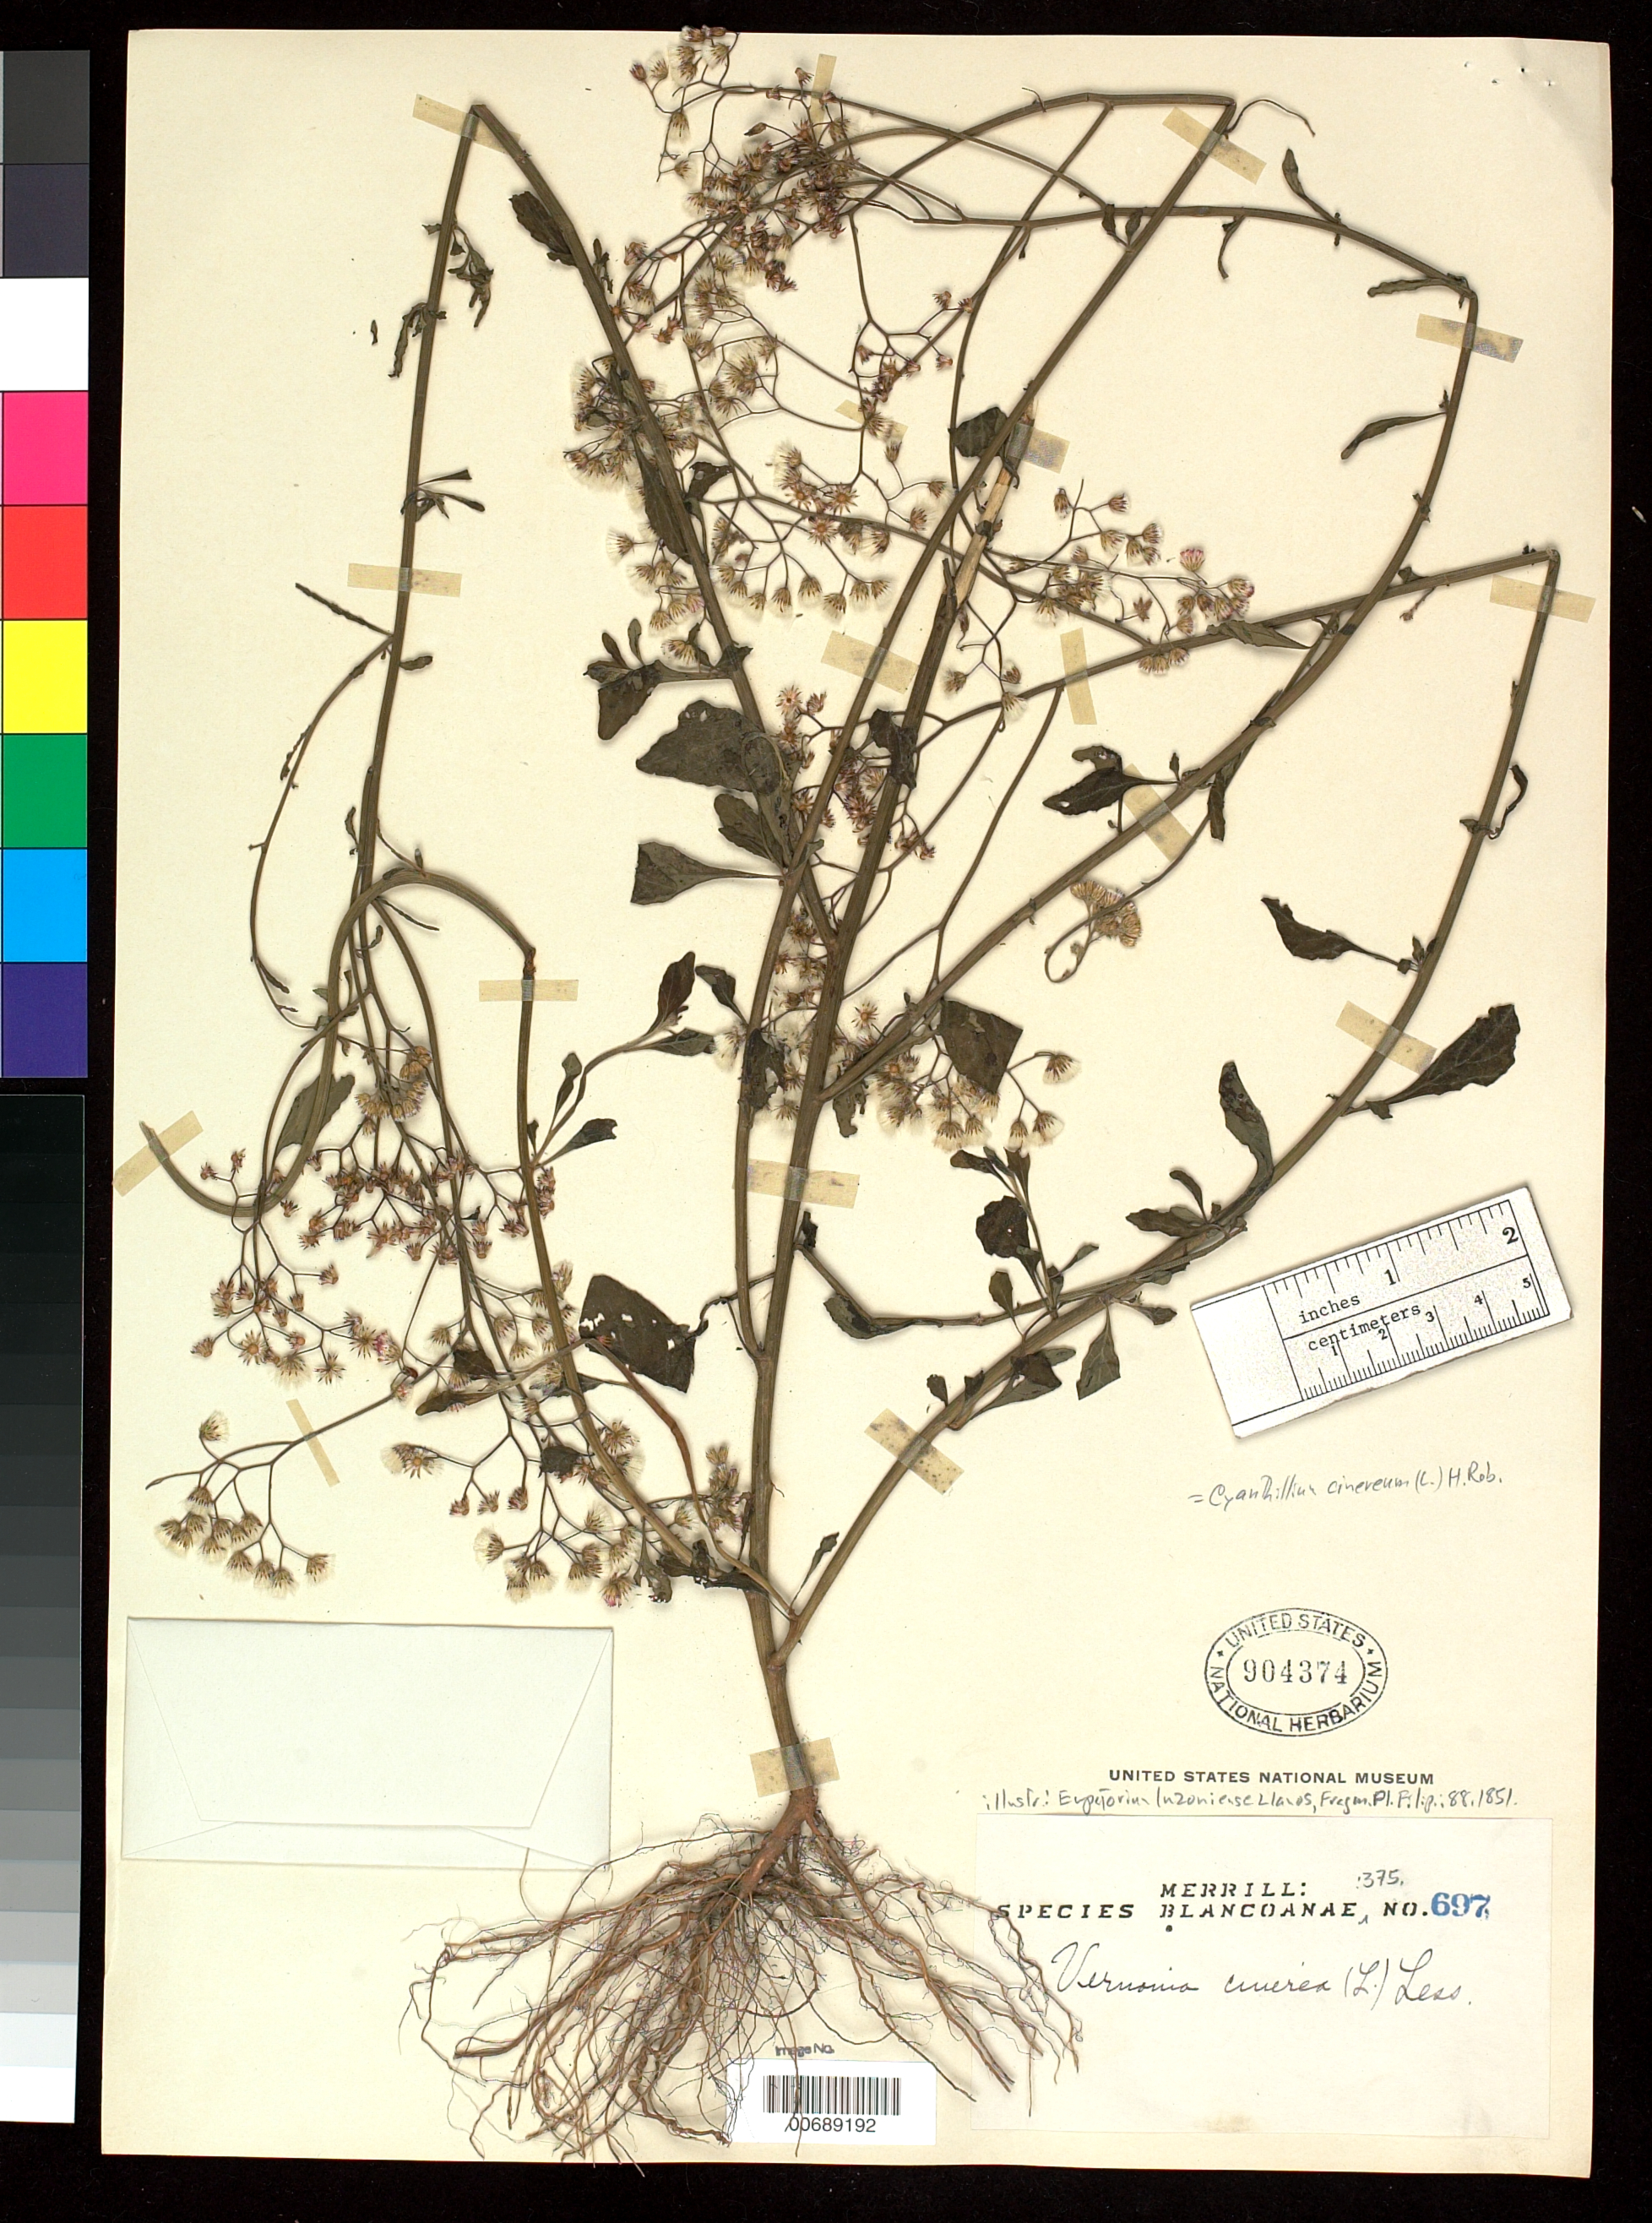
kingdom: Plantae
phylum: Tracheophyta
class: Magnoliopsida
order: Asterales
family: Asteraceae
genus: Cyanthillium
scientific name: Cyanthillium cinereum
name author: (L.) H. Rob.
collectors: E. D. Merrill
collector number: Sp. Blancoan. 0697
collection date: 1915-01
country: Philippines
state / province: National Capital Region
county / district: Manila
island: Luzon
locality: Manila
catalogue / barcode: US 904374